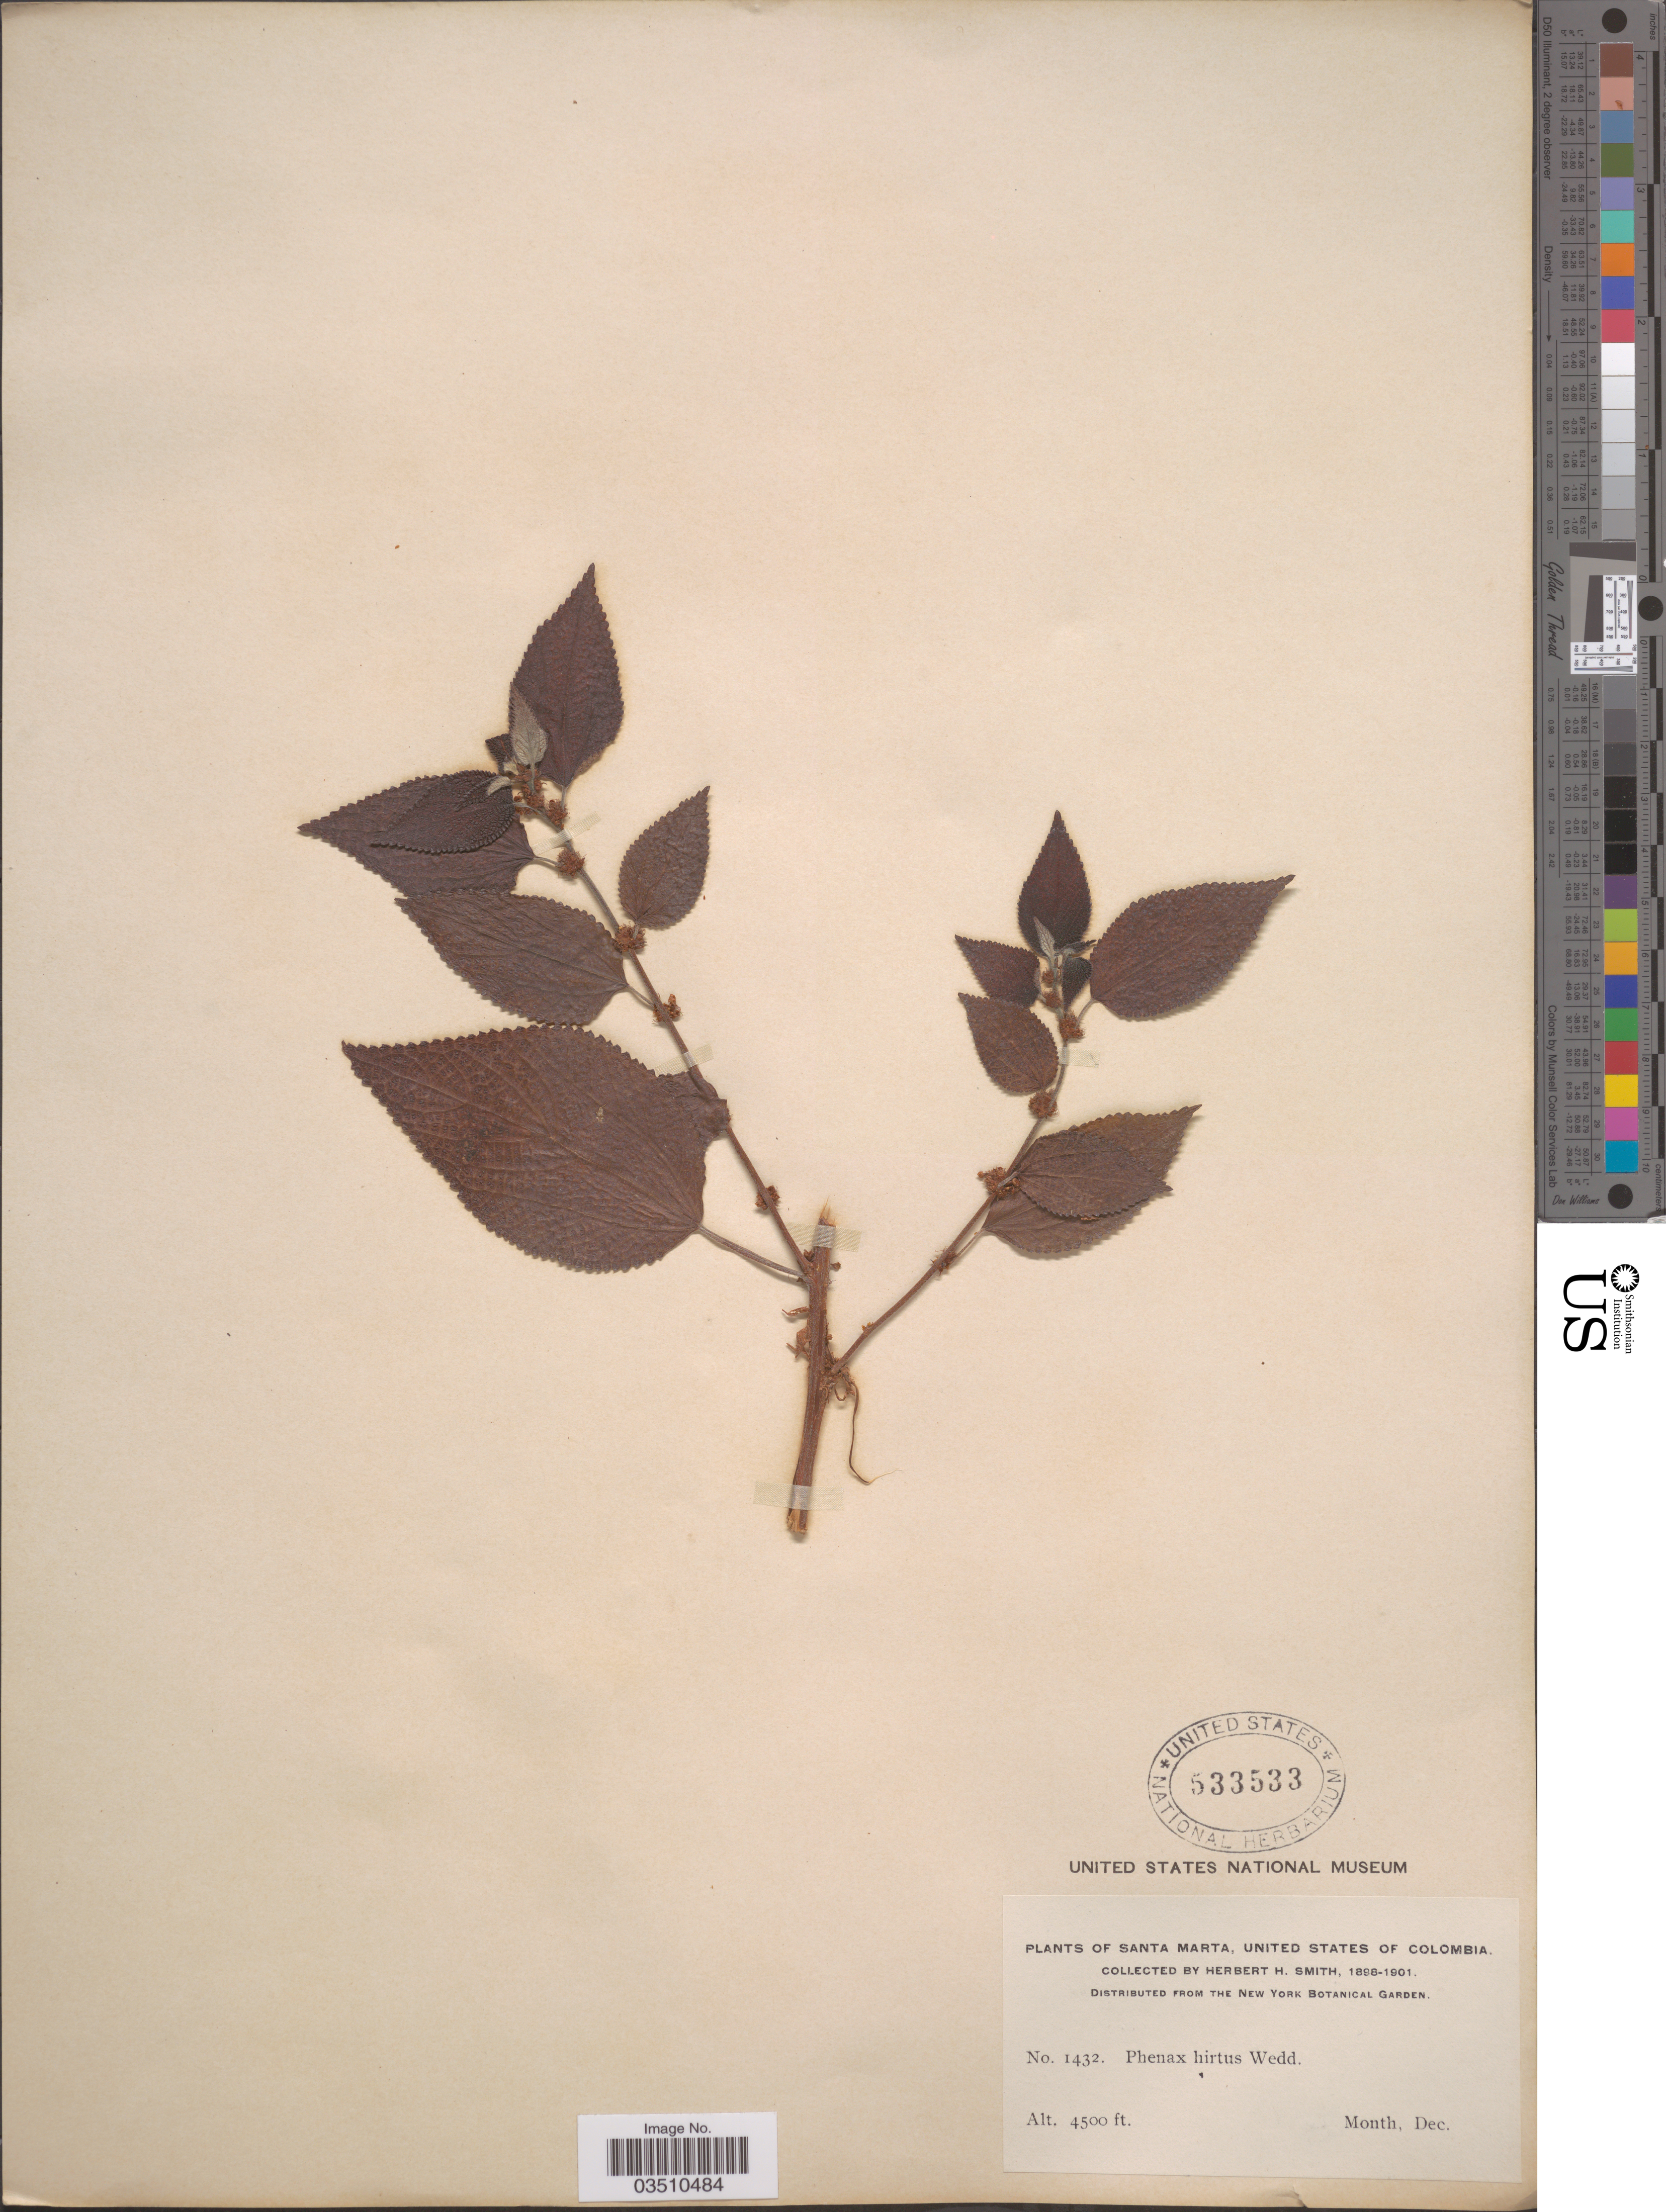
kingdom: Plantae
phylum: Tracheophyta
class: Magnoliopsida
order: Rosales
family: Urticaceae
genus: Phenax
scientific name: Phenax hirtus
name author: (Sw.) Wedd.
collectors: Herbert H. Smith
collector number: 1432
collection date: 1898-12/1901-12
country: Colombia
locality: Santa Marta. United States of Colombia.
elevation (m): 1372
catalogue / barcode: US 533533